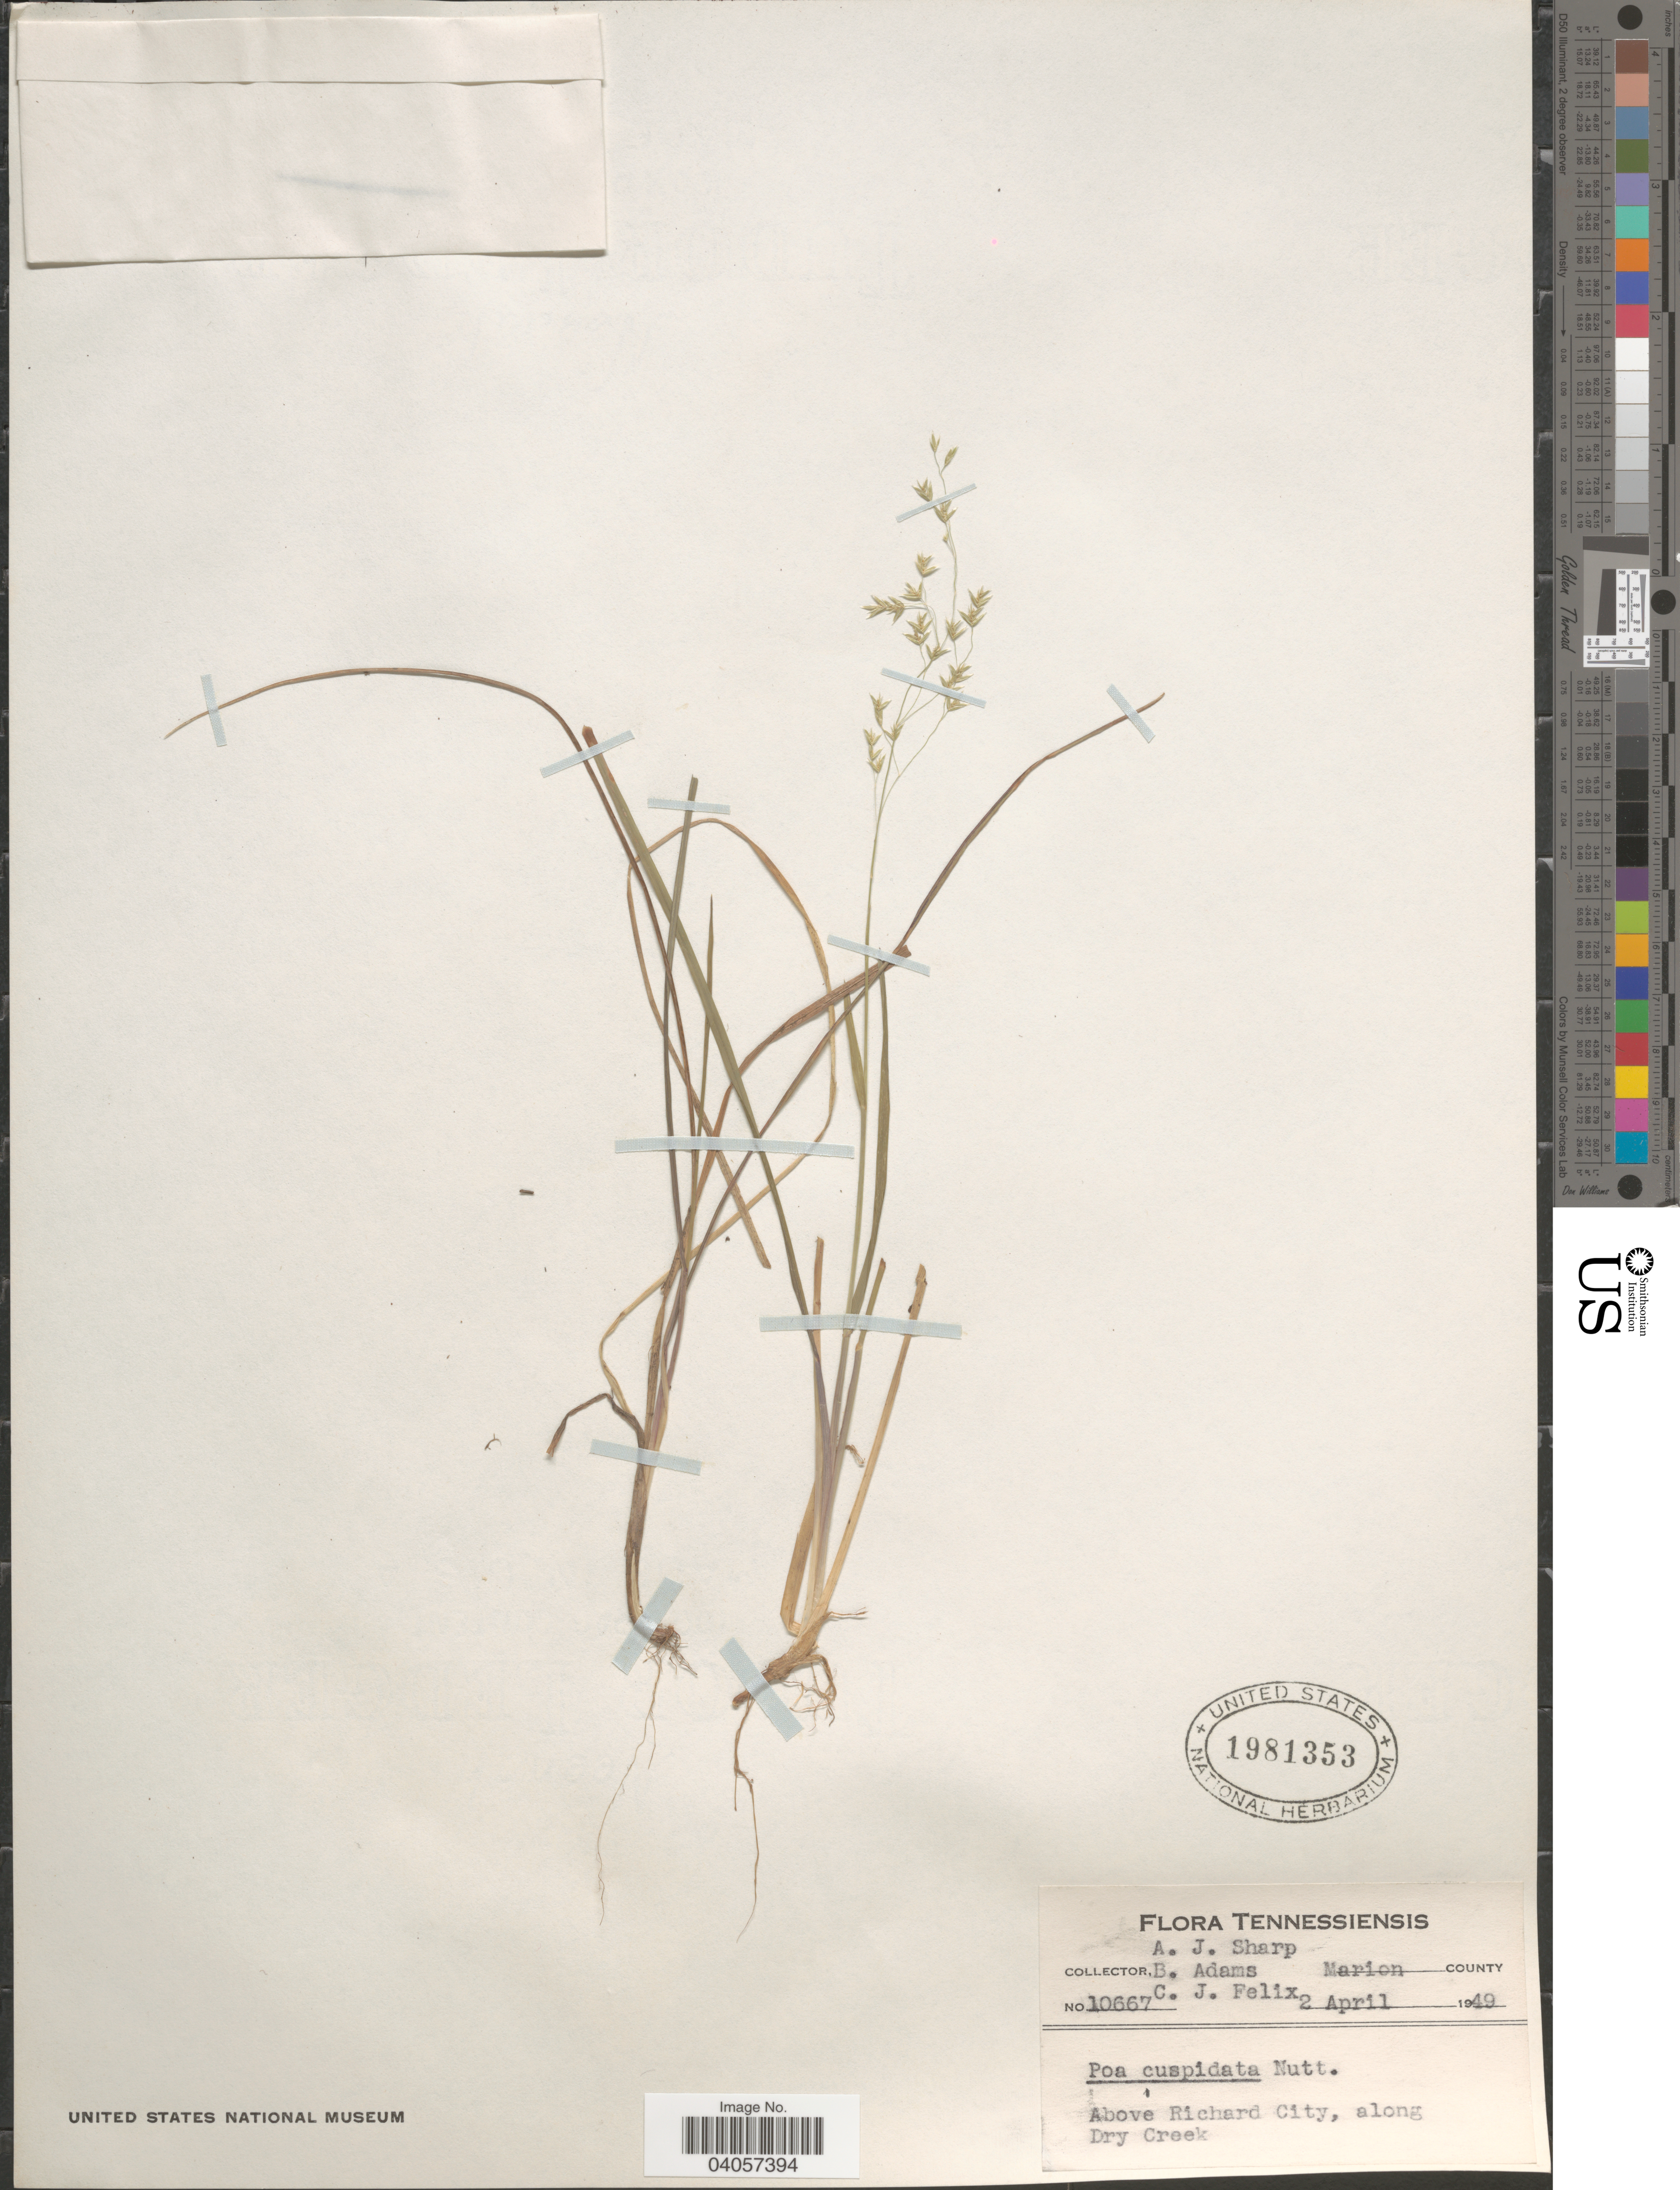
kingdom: Plantae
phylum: Tracheophyta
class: Liliopsida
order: Poales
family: Poaceae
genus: Poa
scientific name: Poa cuspidata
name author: Nutt.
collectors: A. J. Sharp, B. Adams & C. Felix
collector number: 10667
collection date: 1949-04-02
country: United States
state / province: Tennessee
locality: Marion County. Above Richard City, along Dry Creek.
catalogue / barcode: US 1981353